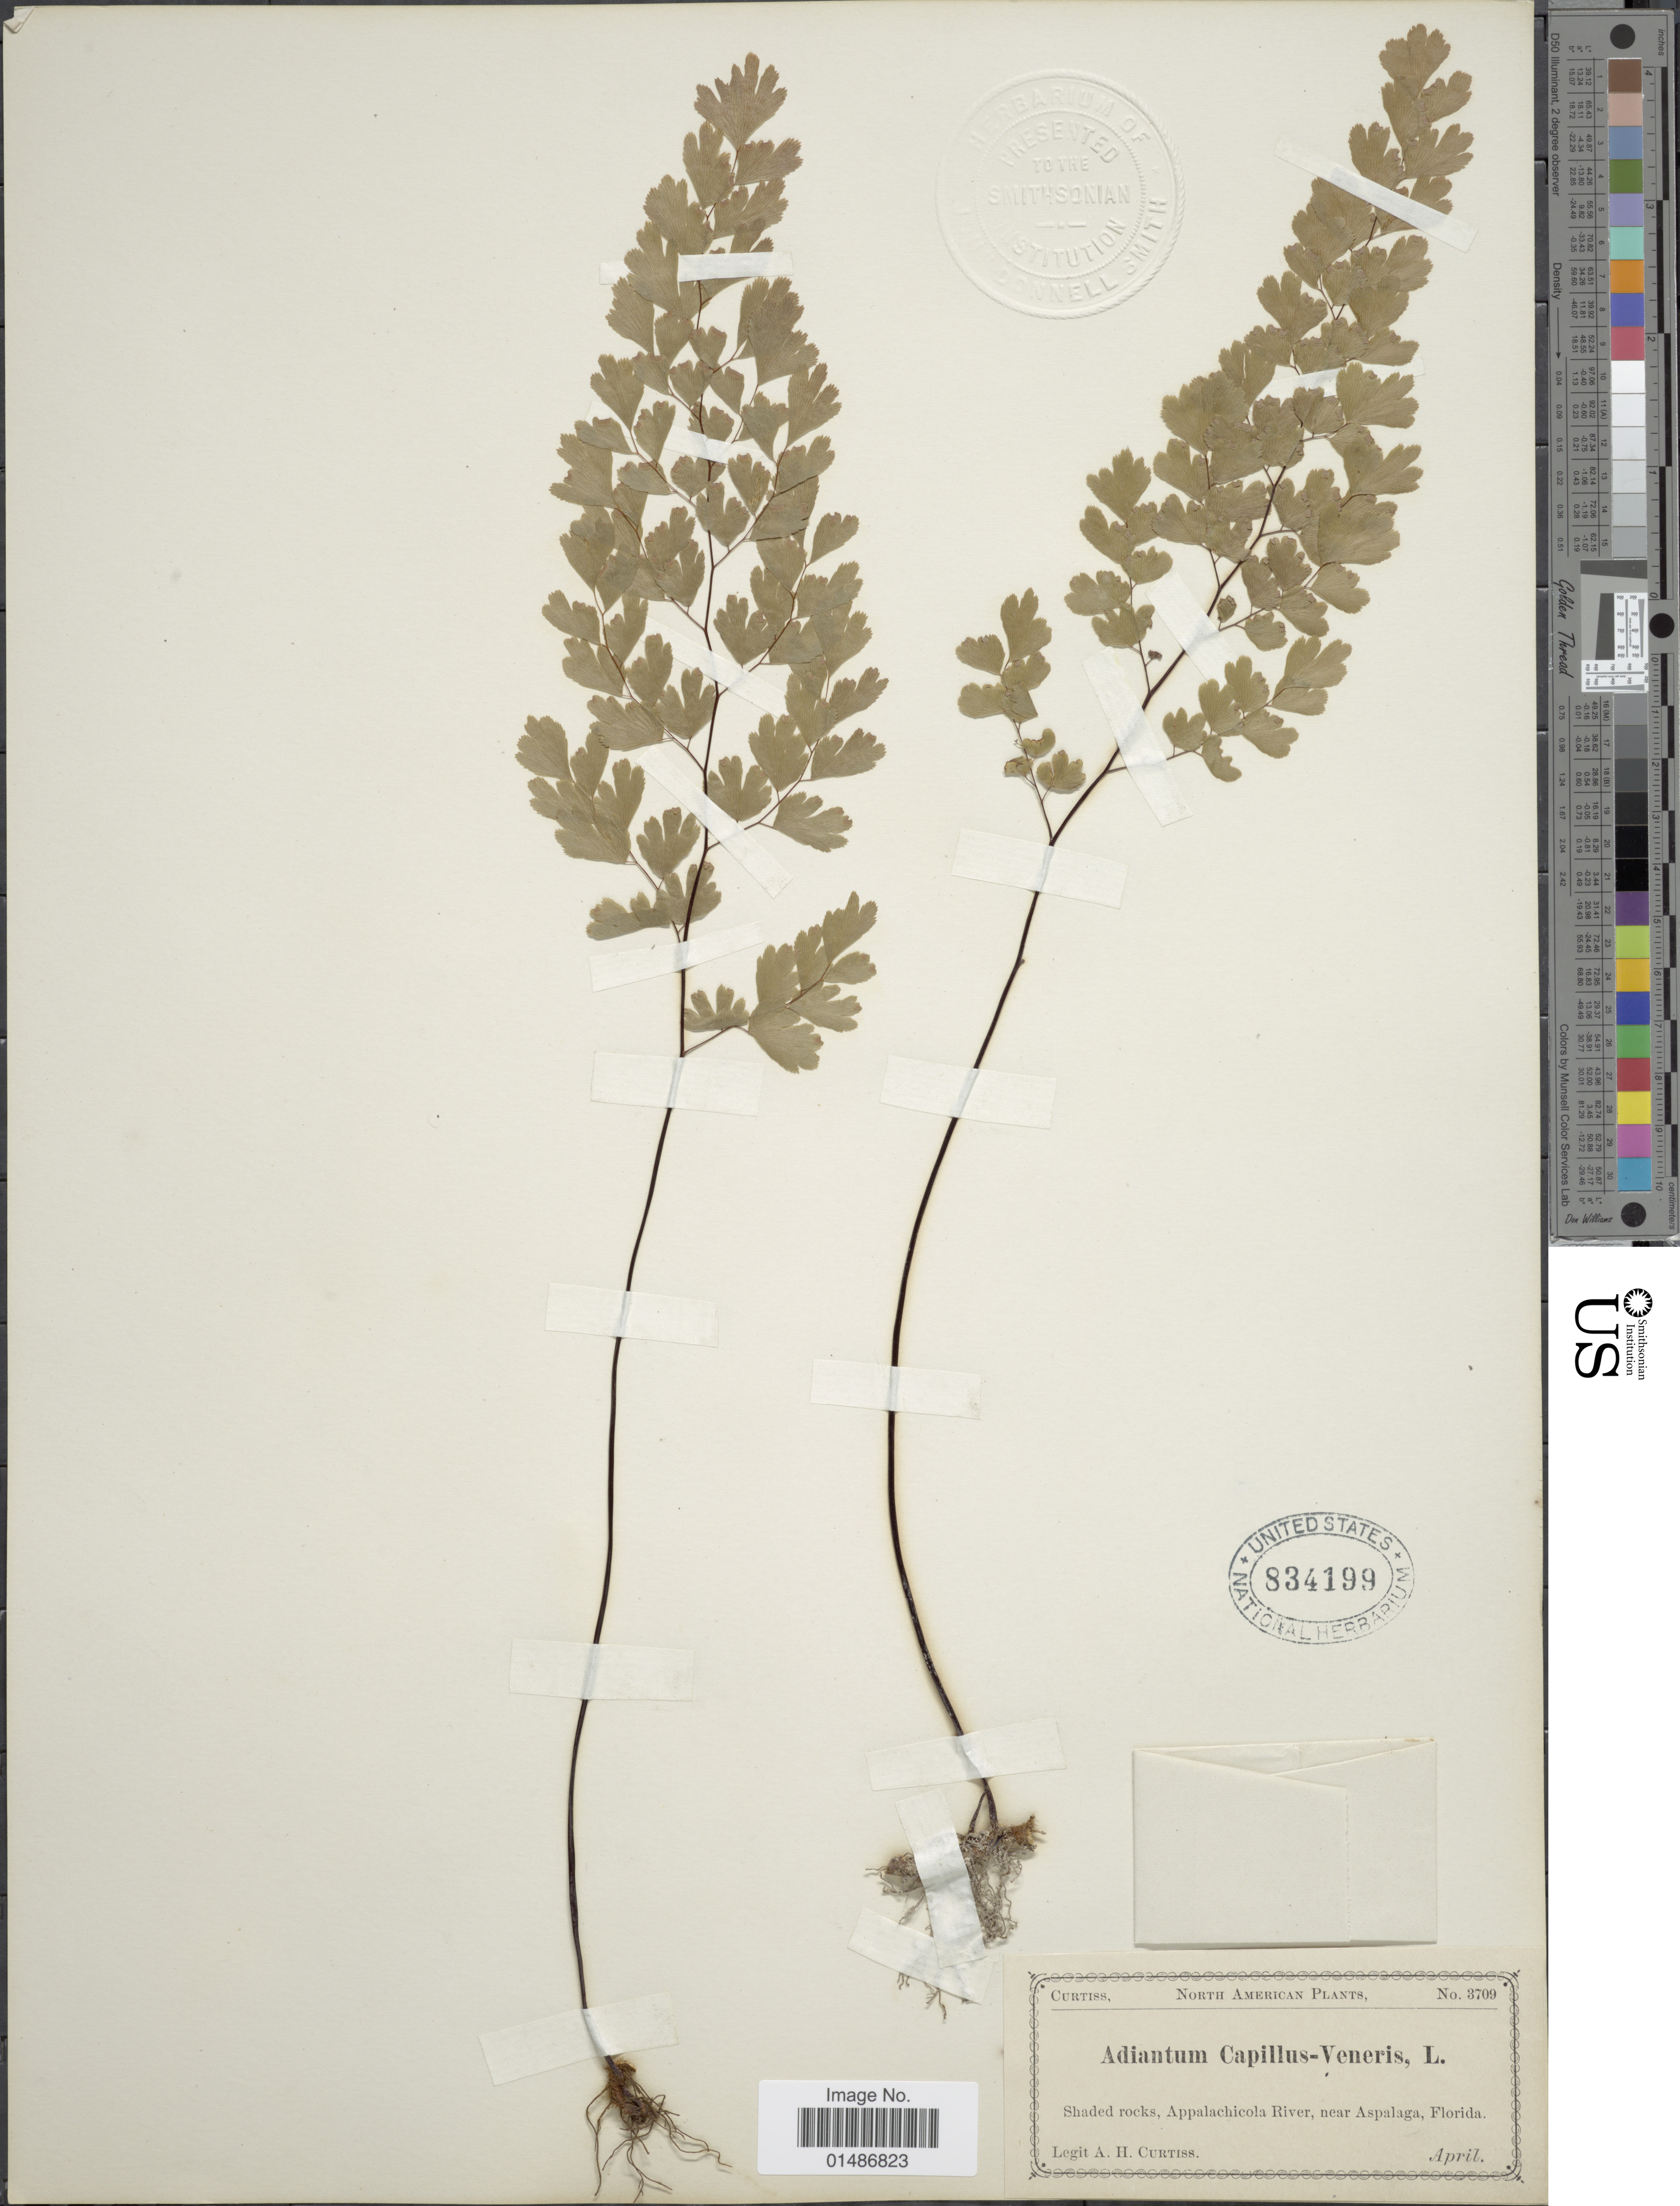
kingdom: Plantae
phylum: Tracheophyta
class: Polypodiopsida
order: Polypodiales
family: Pteridaceae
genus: Adiantum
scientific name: Adiantum capillus-veneris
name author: L.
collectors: A. H. Curtiss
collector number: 3709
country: United States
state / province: Florida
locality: North American Plants. Shaded rocks, Appalachicola River, near Aspalaga.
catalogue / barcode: US 834199